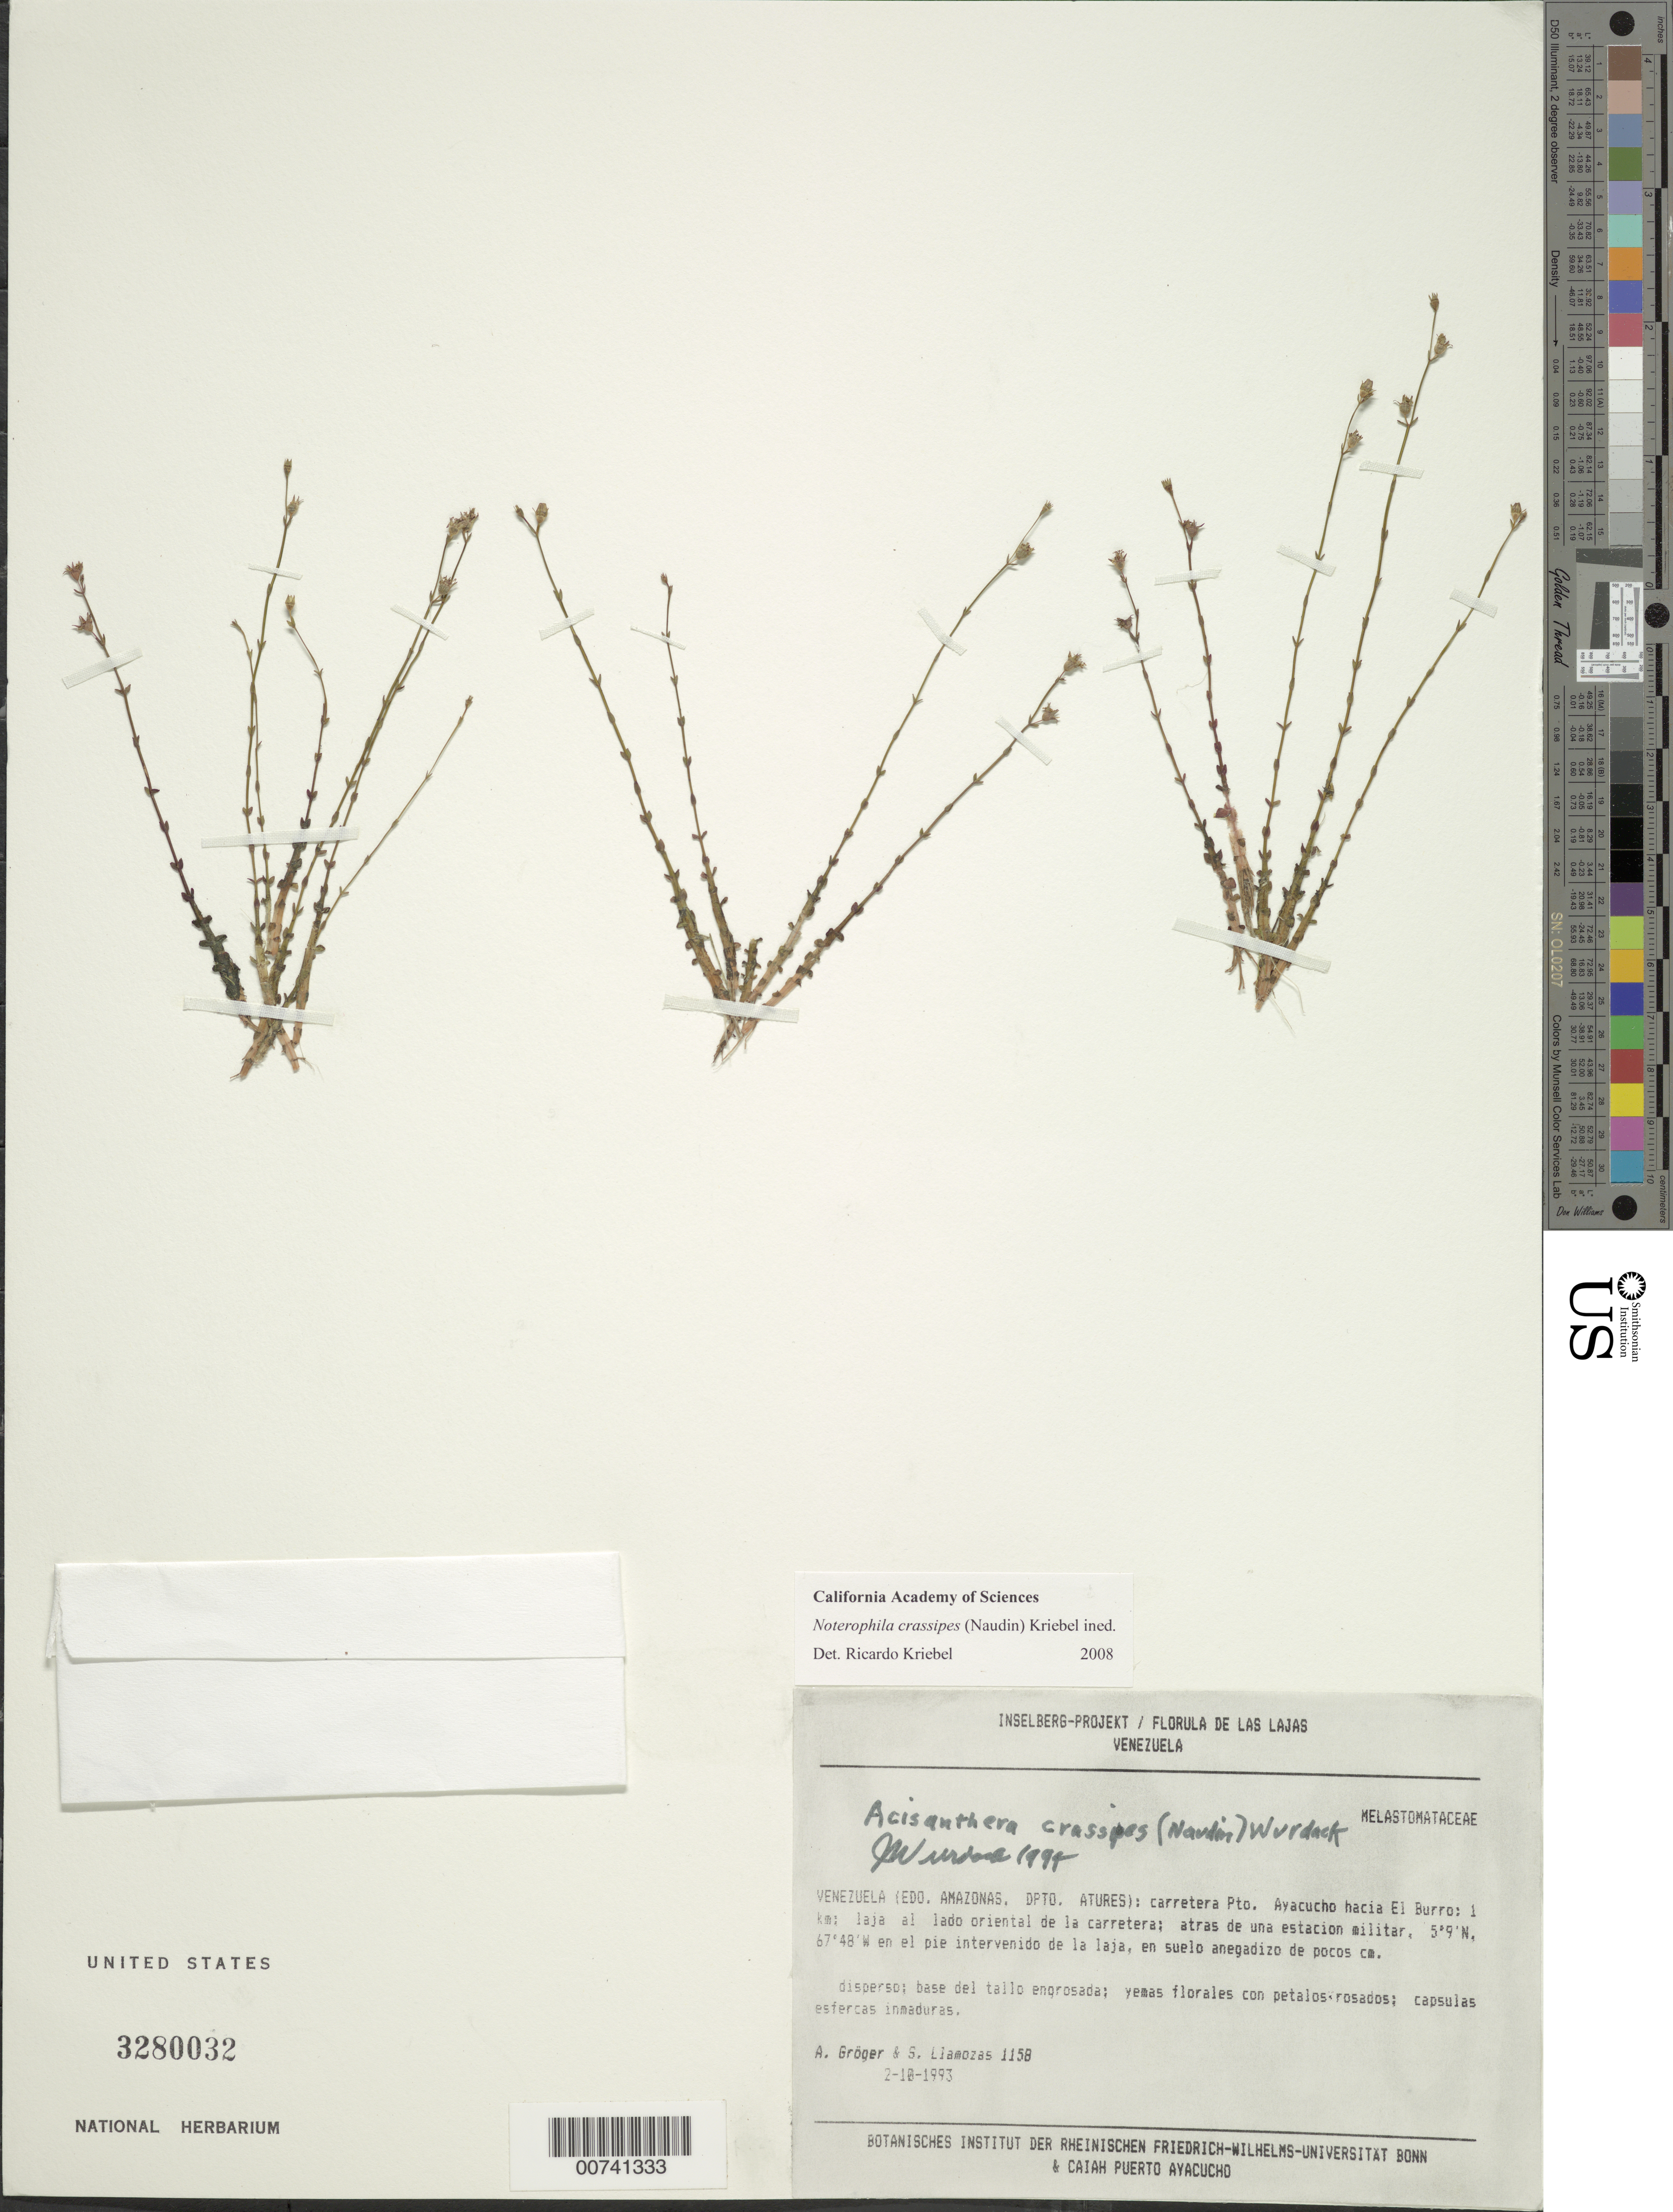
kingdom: Plantae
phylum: Tracheophyta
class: Magnoliopsida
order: Myrtales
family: Melastomataceae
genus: Noterophila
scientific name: Noterophila crassipes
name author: (Naudin) Kriebel & M.J. Rocha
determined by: Nunes da Silva, Diego, (RB), Jardim Botanico do Rio de Janeiro - Herbario (BRAZIL)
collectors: A. Gröger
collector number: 1158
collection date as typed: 2-Oct-93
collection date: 1993-10-02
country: Venezuela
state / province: Amazonas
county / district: Atures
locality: Puerto Ayacucho 1 km on road to El Burro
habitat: En el pie intervenido de la laja, en suelo anegadizo de pocos cm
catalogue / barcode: US 3280032